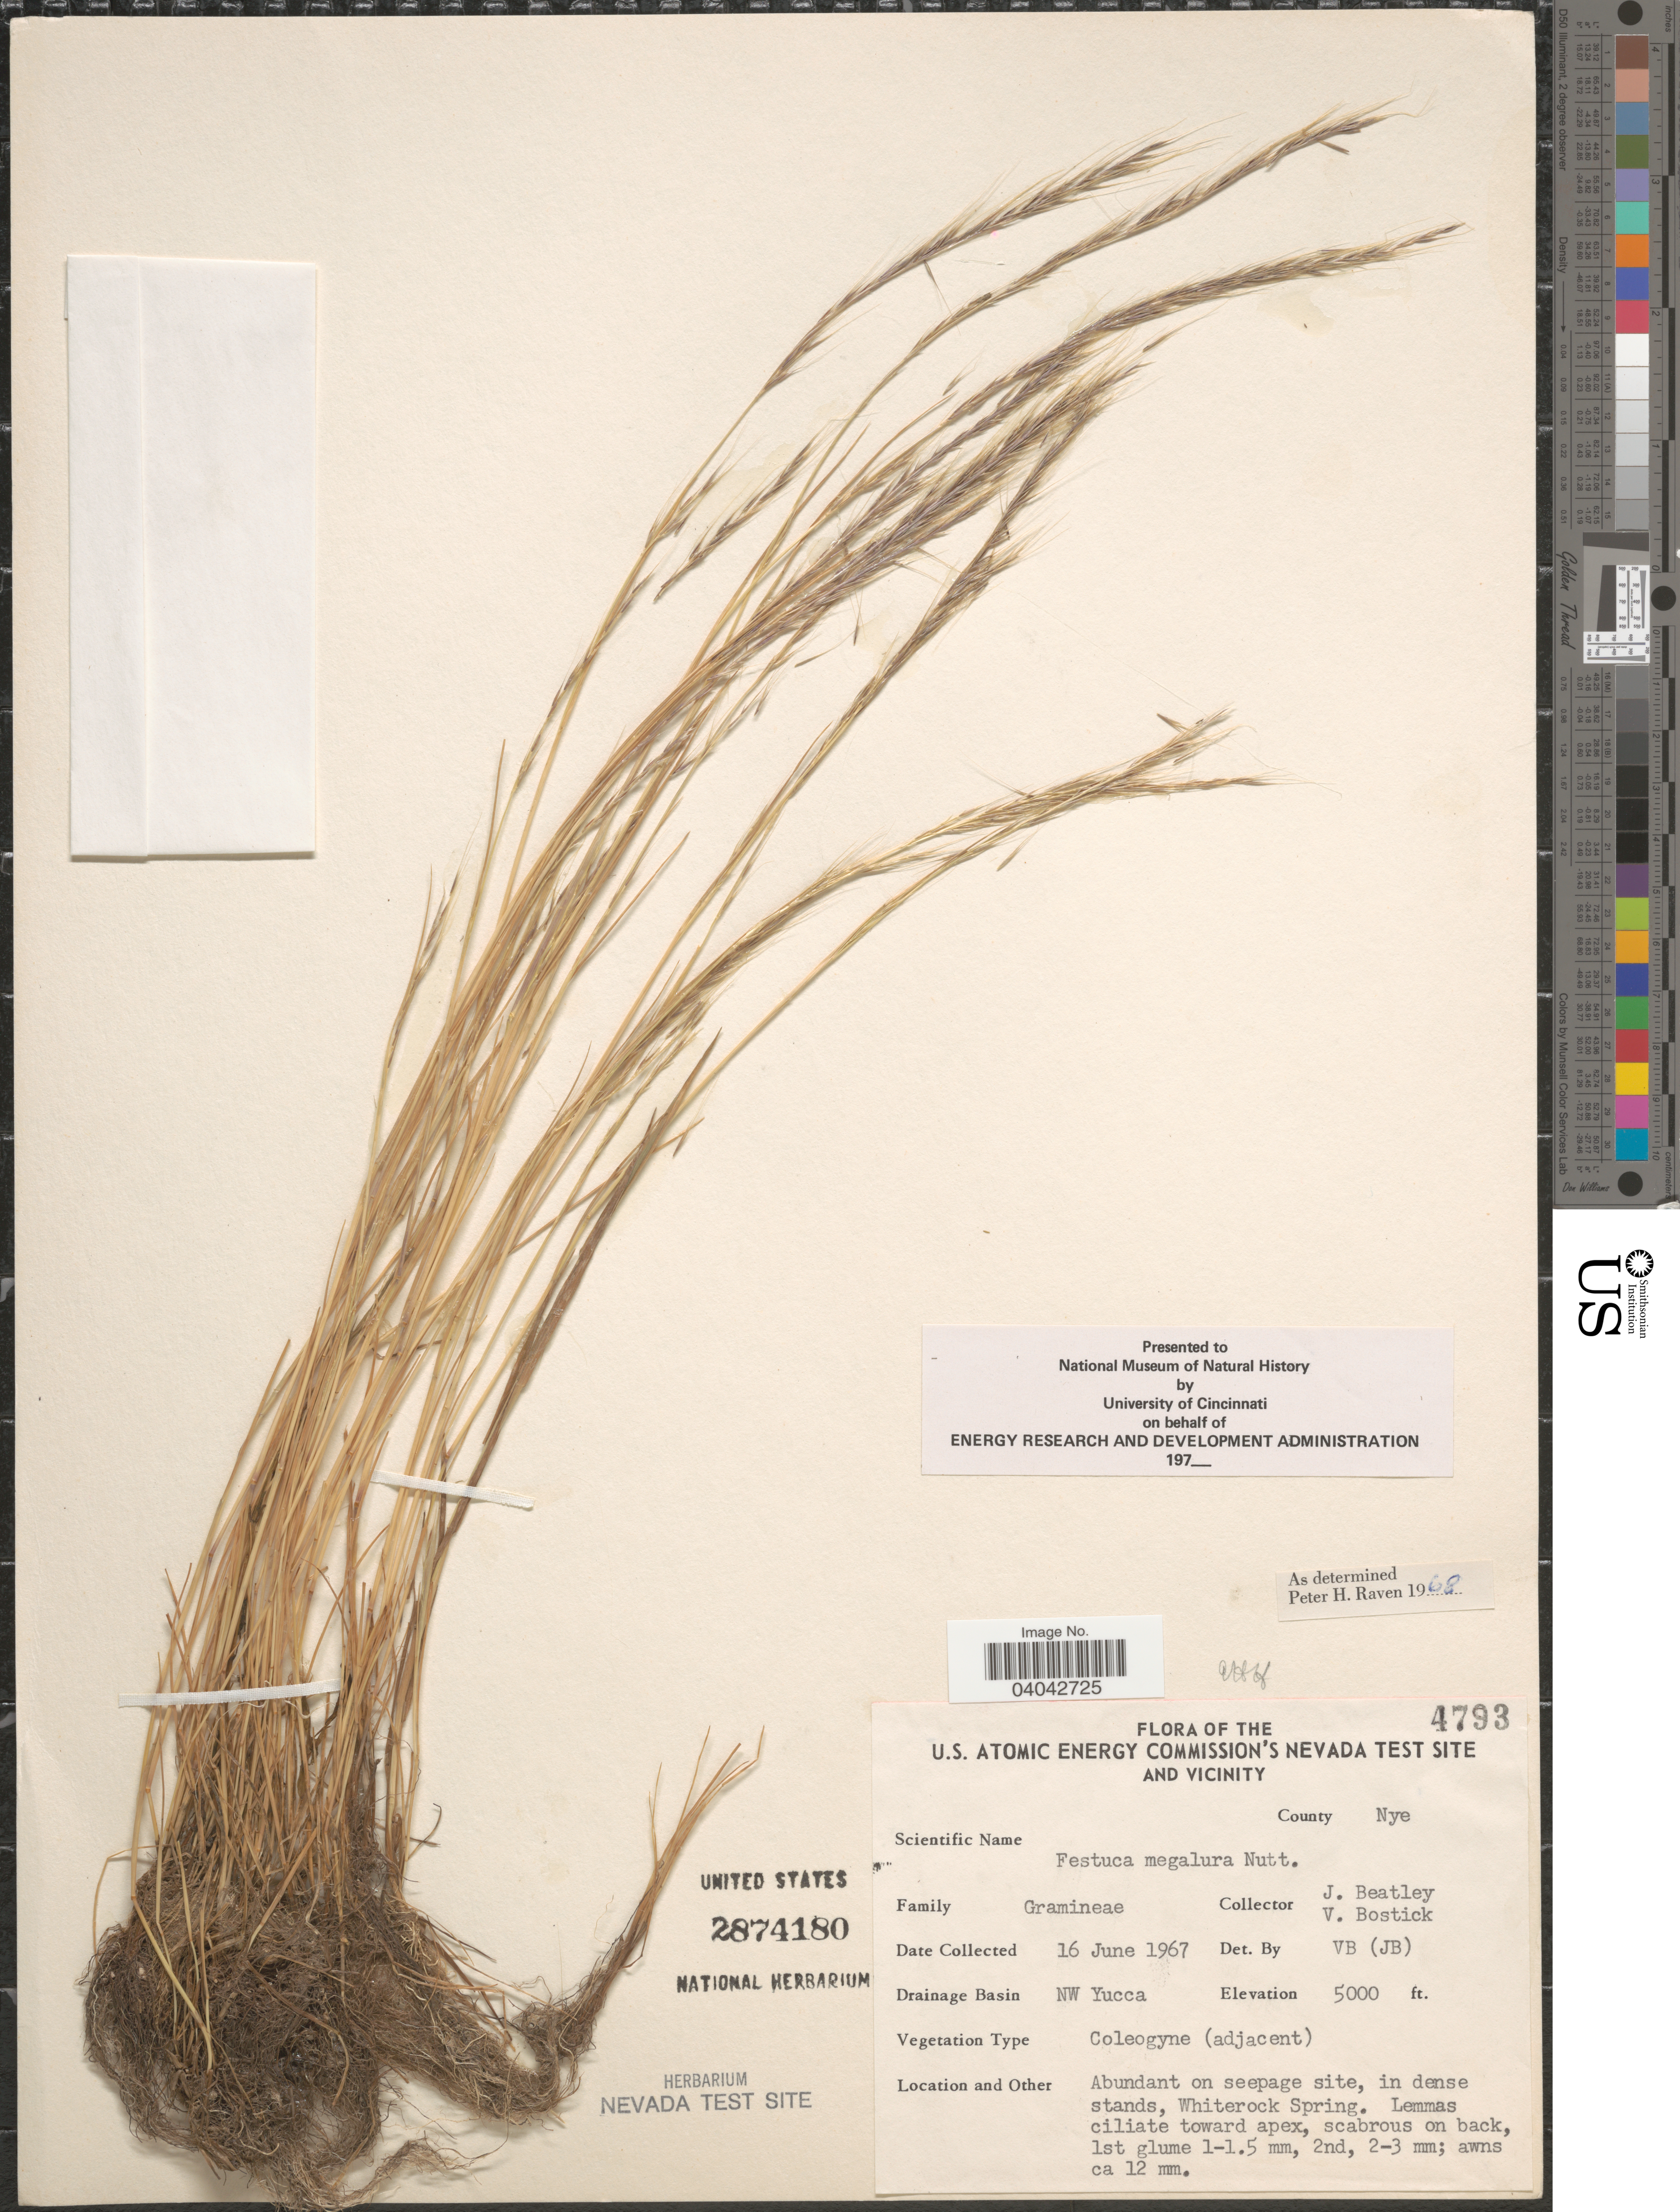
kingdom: Plantae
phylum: Tracheophyta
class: Liliopsida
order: Poales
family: Poaceae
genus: Festuca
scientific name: Festuca megalura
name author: Nutt.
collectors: J. C. Beatley & V. Bostick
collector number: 4793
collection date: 1967-06-16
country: United States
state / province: Nevada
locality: U.S. Atomic Energy Commission's Nevada Test Site and vicinity. County Nye. Drainage Basin NW Yucca. Abundant on seepage site, in dense stands, Whiterock Spring.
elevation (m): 1524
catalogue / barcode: US 2874180